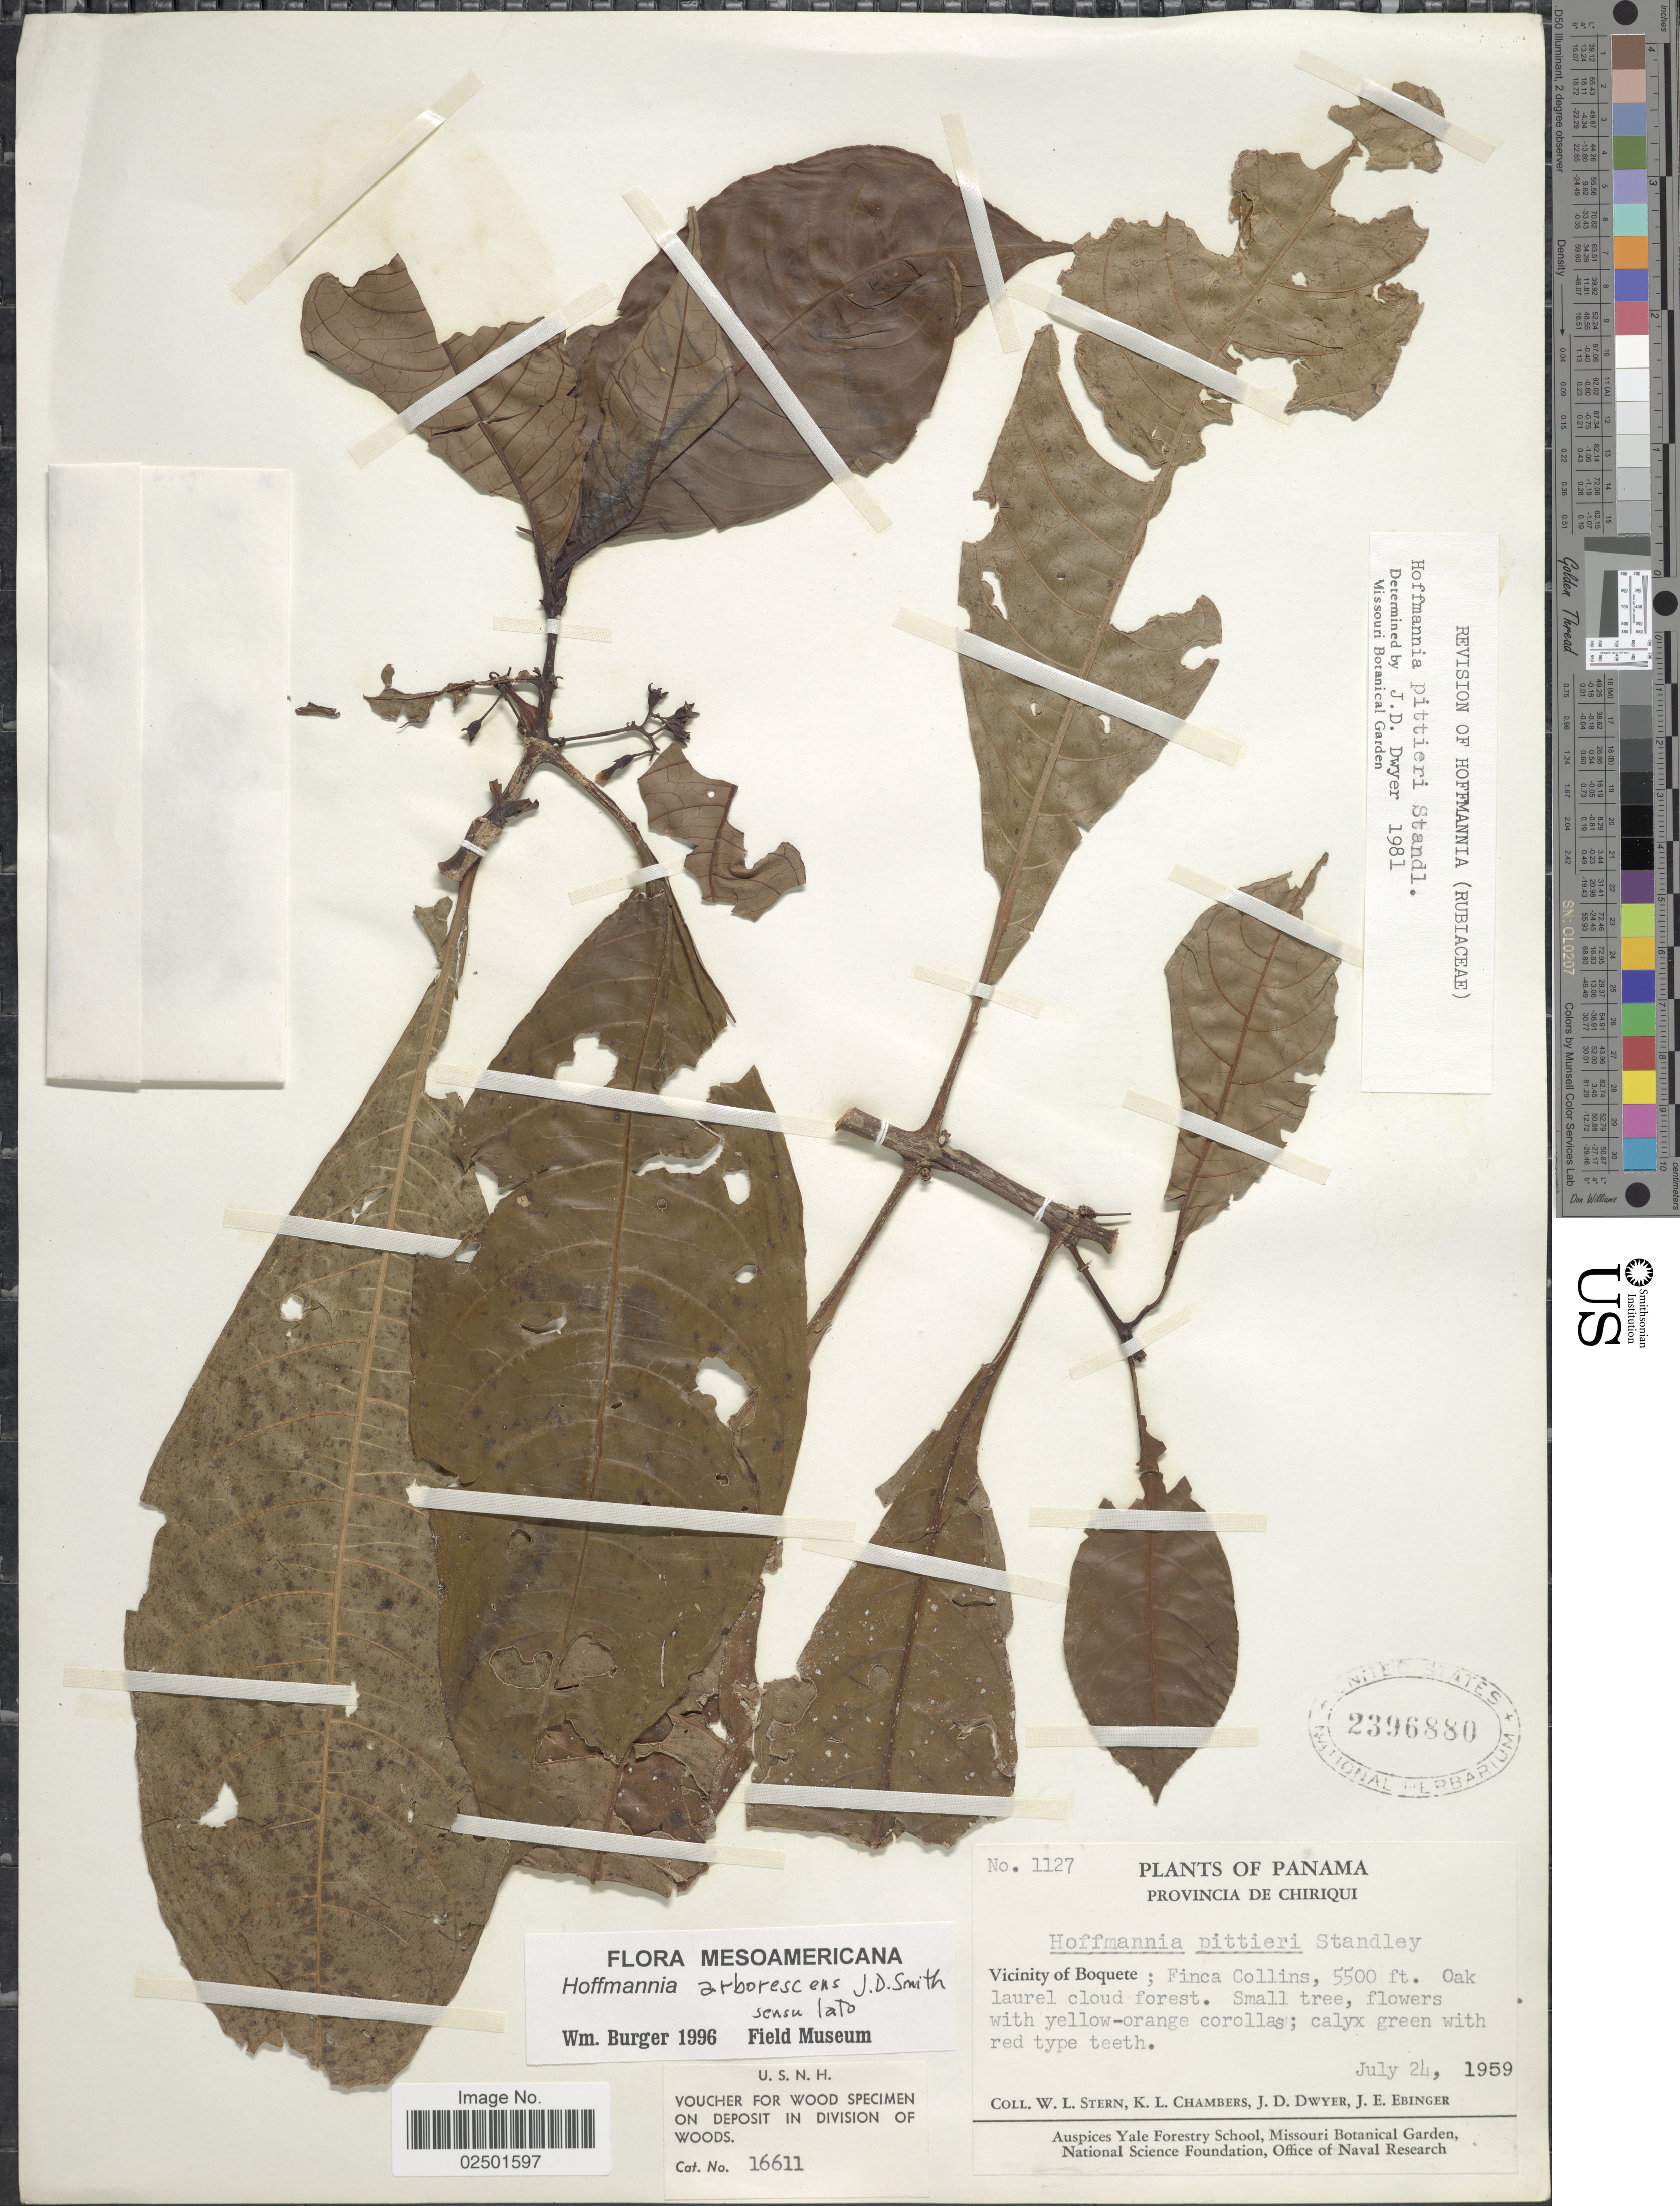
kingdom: Plantae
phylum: Tracheophyta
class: Magnoliopsida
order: Gentianales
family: Rubiaceae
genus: Hoffmannia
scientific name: Hoffmannia arborescens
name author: Donn. Sm.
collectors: W. L. Stern, K. Chambers, J. D. Dwyer & J. Ebinger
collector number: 1127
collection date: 1959-07-24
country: Panama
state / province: Chiriqui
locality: Vicinity of Boquete; Finca Collins. Oak laurel cloud forest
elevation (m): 1676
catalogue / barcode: US 2396880